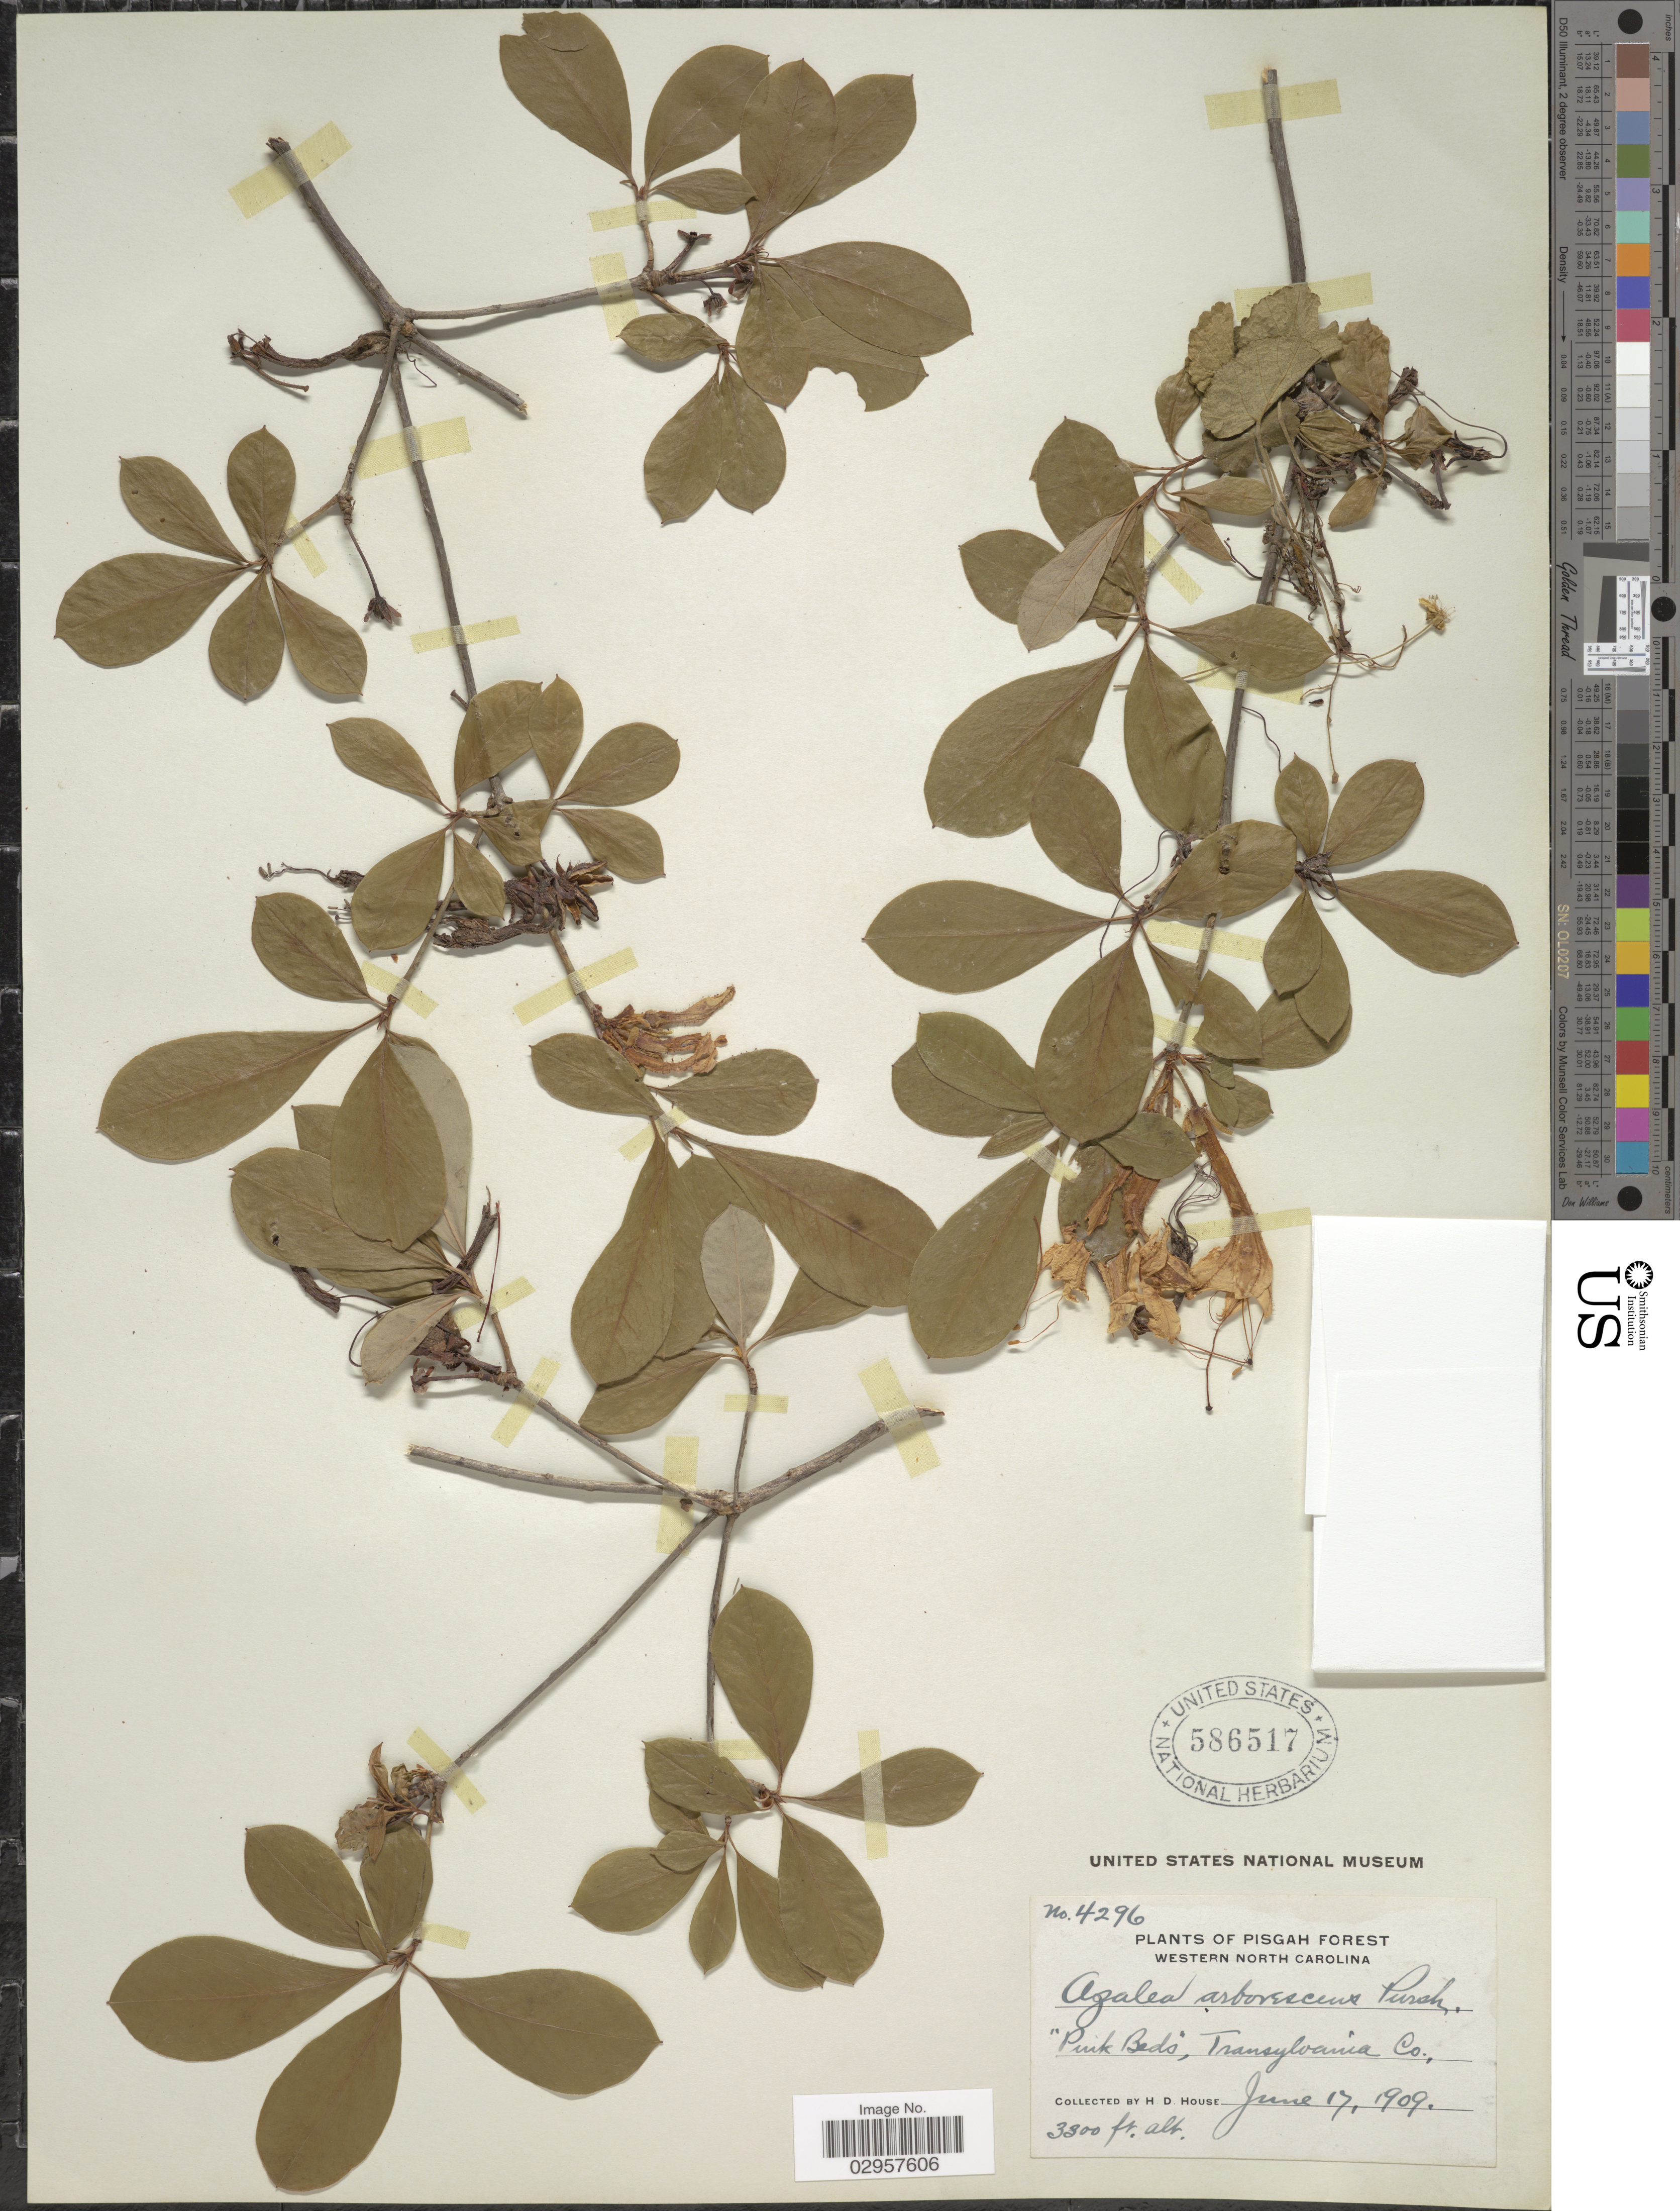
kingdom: Plantae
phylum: Tracheophyta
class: Magnoliopsida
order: Ericales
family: Ericaceae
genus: Rhododendron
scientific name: Rhododendron arborescens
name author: (Pursh) Torr.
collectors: H. D. House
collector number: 4296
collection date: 1909-06-17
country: United States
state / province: North Carolina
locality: Pisgah Forest. Western North Carolina. "Pink Beds", Transylvania Co.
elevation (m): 1006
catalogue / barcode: US 586517